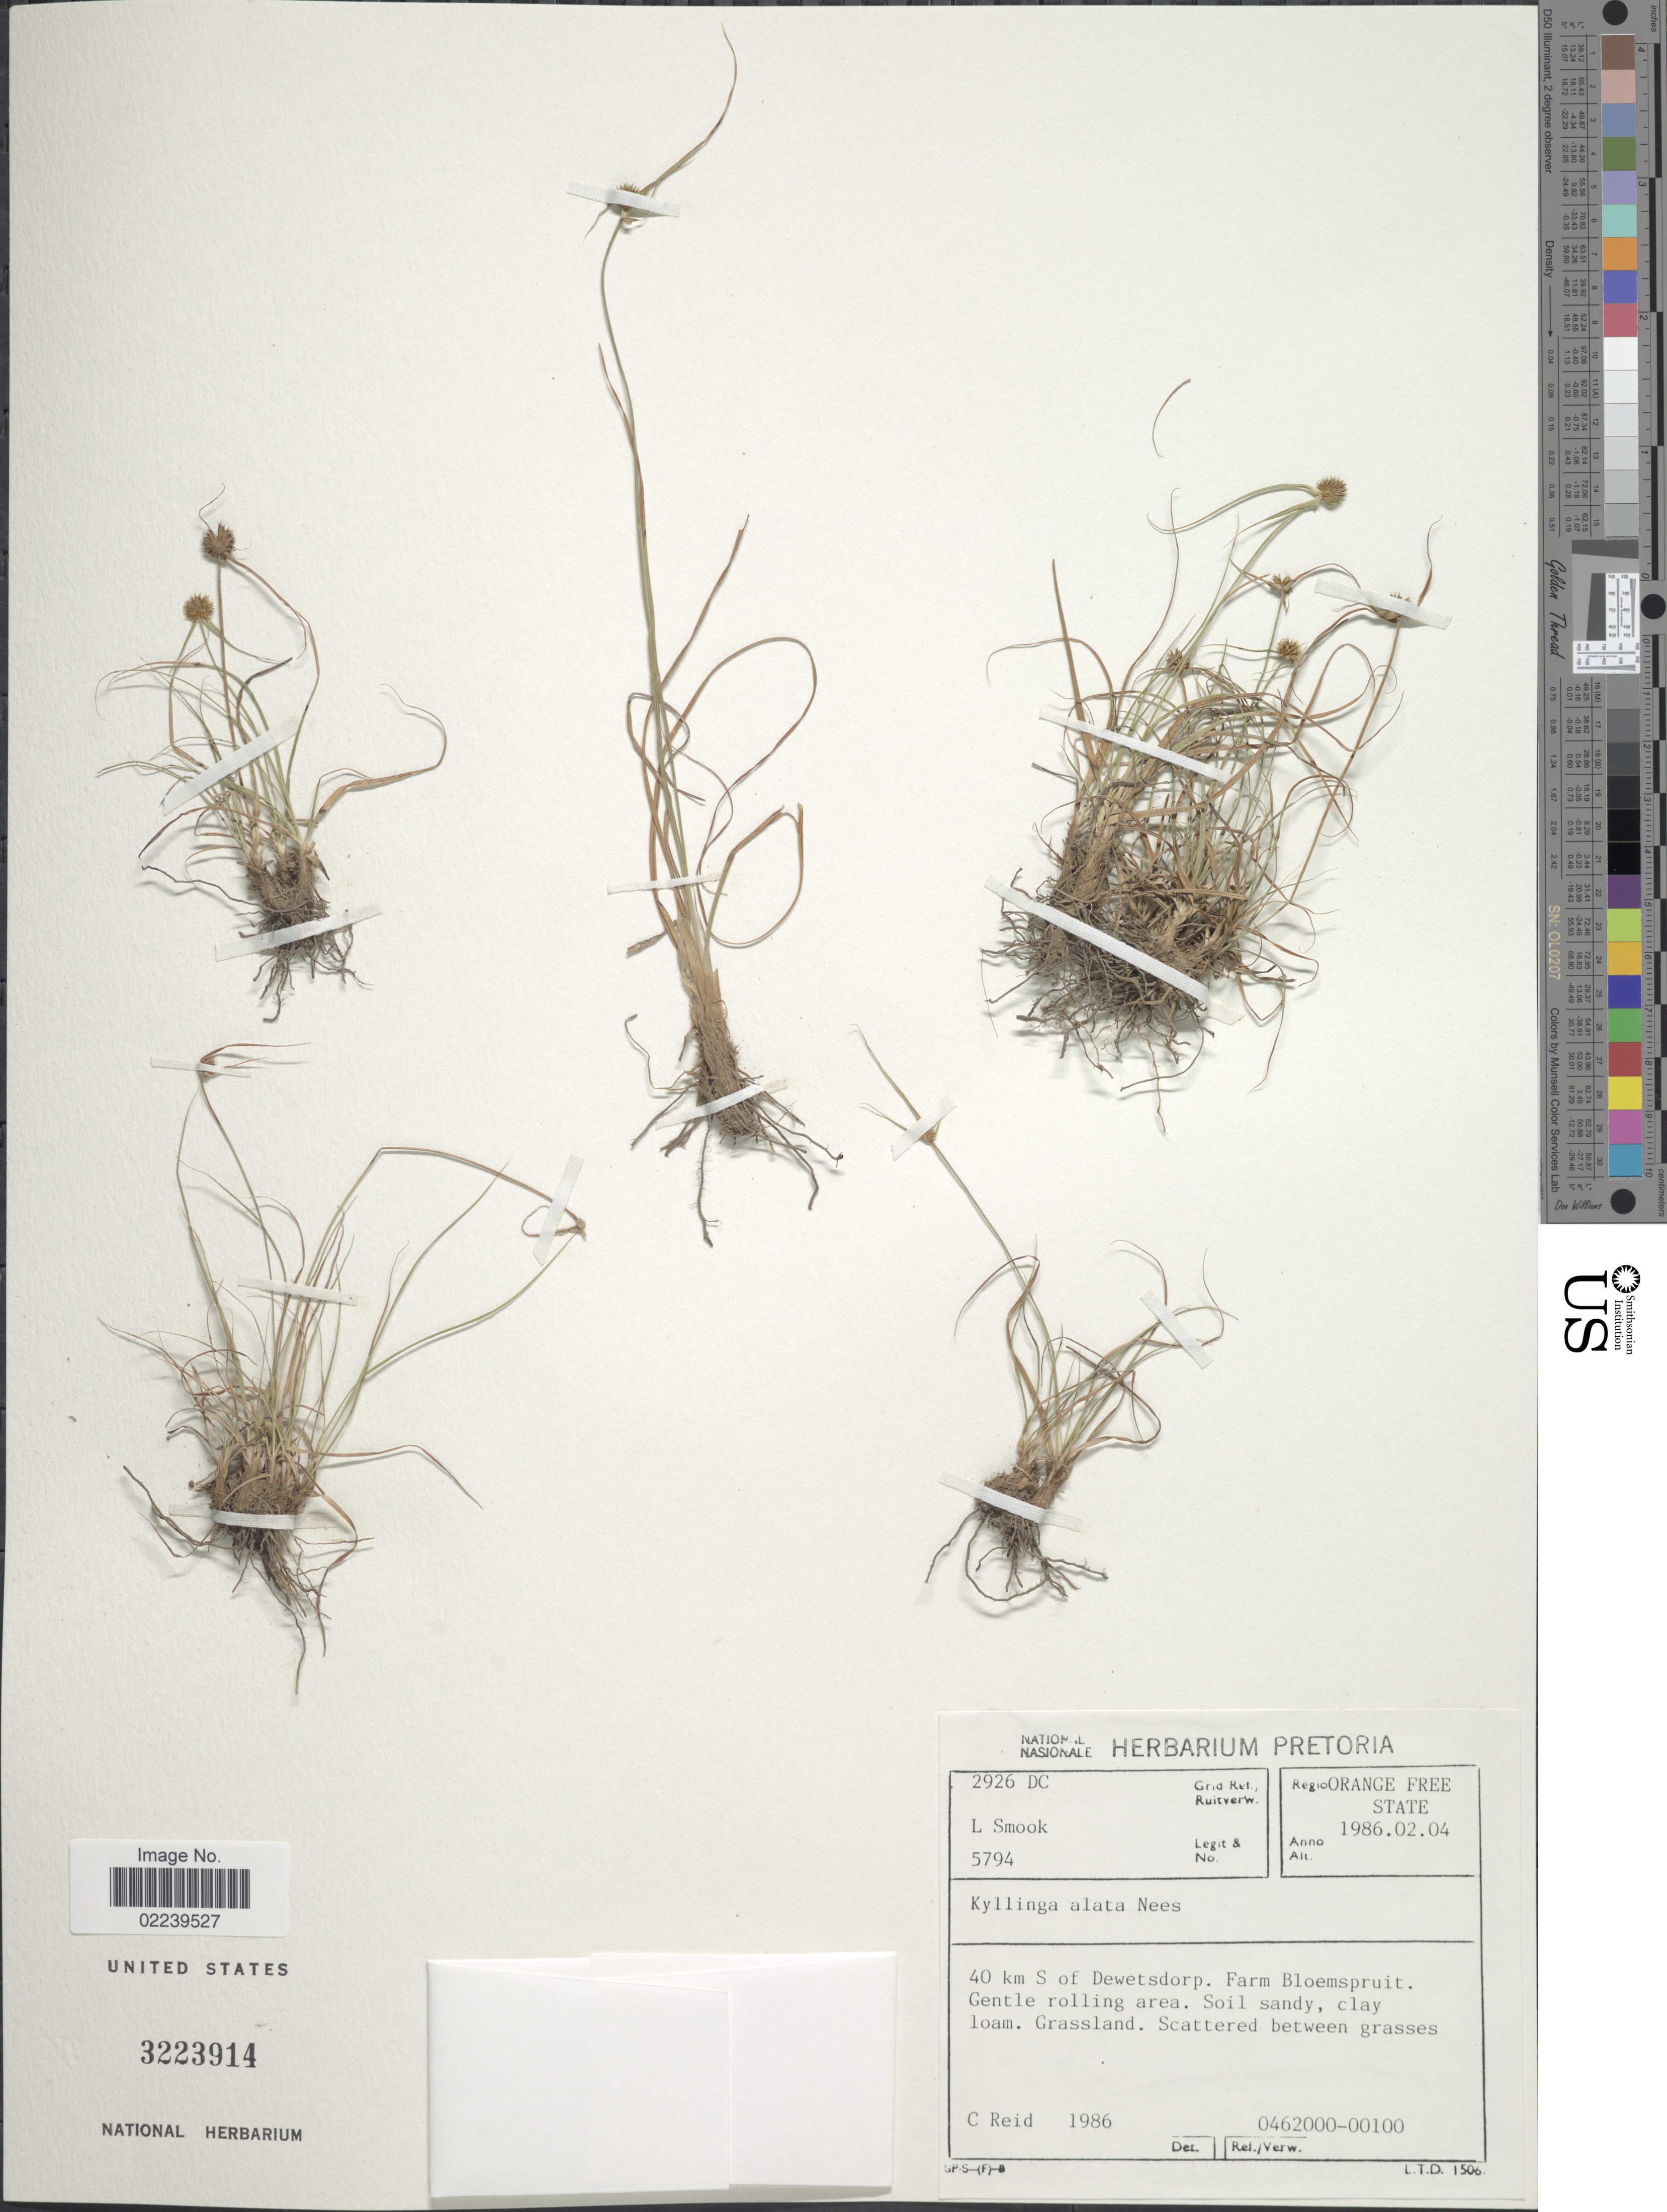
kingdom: Plantae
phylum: Tracheophyta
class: Liliopsida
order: Poales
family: Cyperaceae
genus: Cyperus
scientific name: Cyperus alatus subsp. alatus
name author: (Nees) F. Muell.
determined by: Strong, Mark T., (BOT), Smithsonian Institution - National Museum of Natural History (UNITED STATES)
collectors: L. Smook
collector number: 5794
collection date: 1986-02-04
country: South Africa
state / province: Free State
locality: Regio Orange Free State. Grid Ref./Ruitverw. 2926DC. 40 km S of Dewetsdorp. Farm Bloemspruit. Gentle rolling area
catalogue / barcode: US 3223914